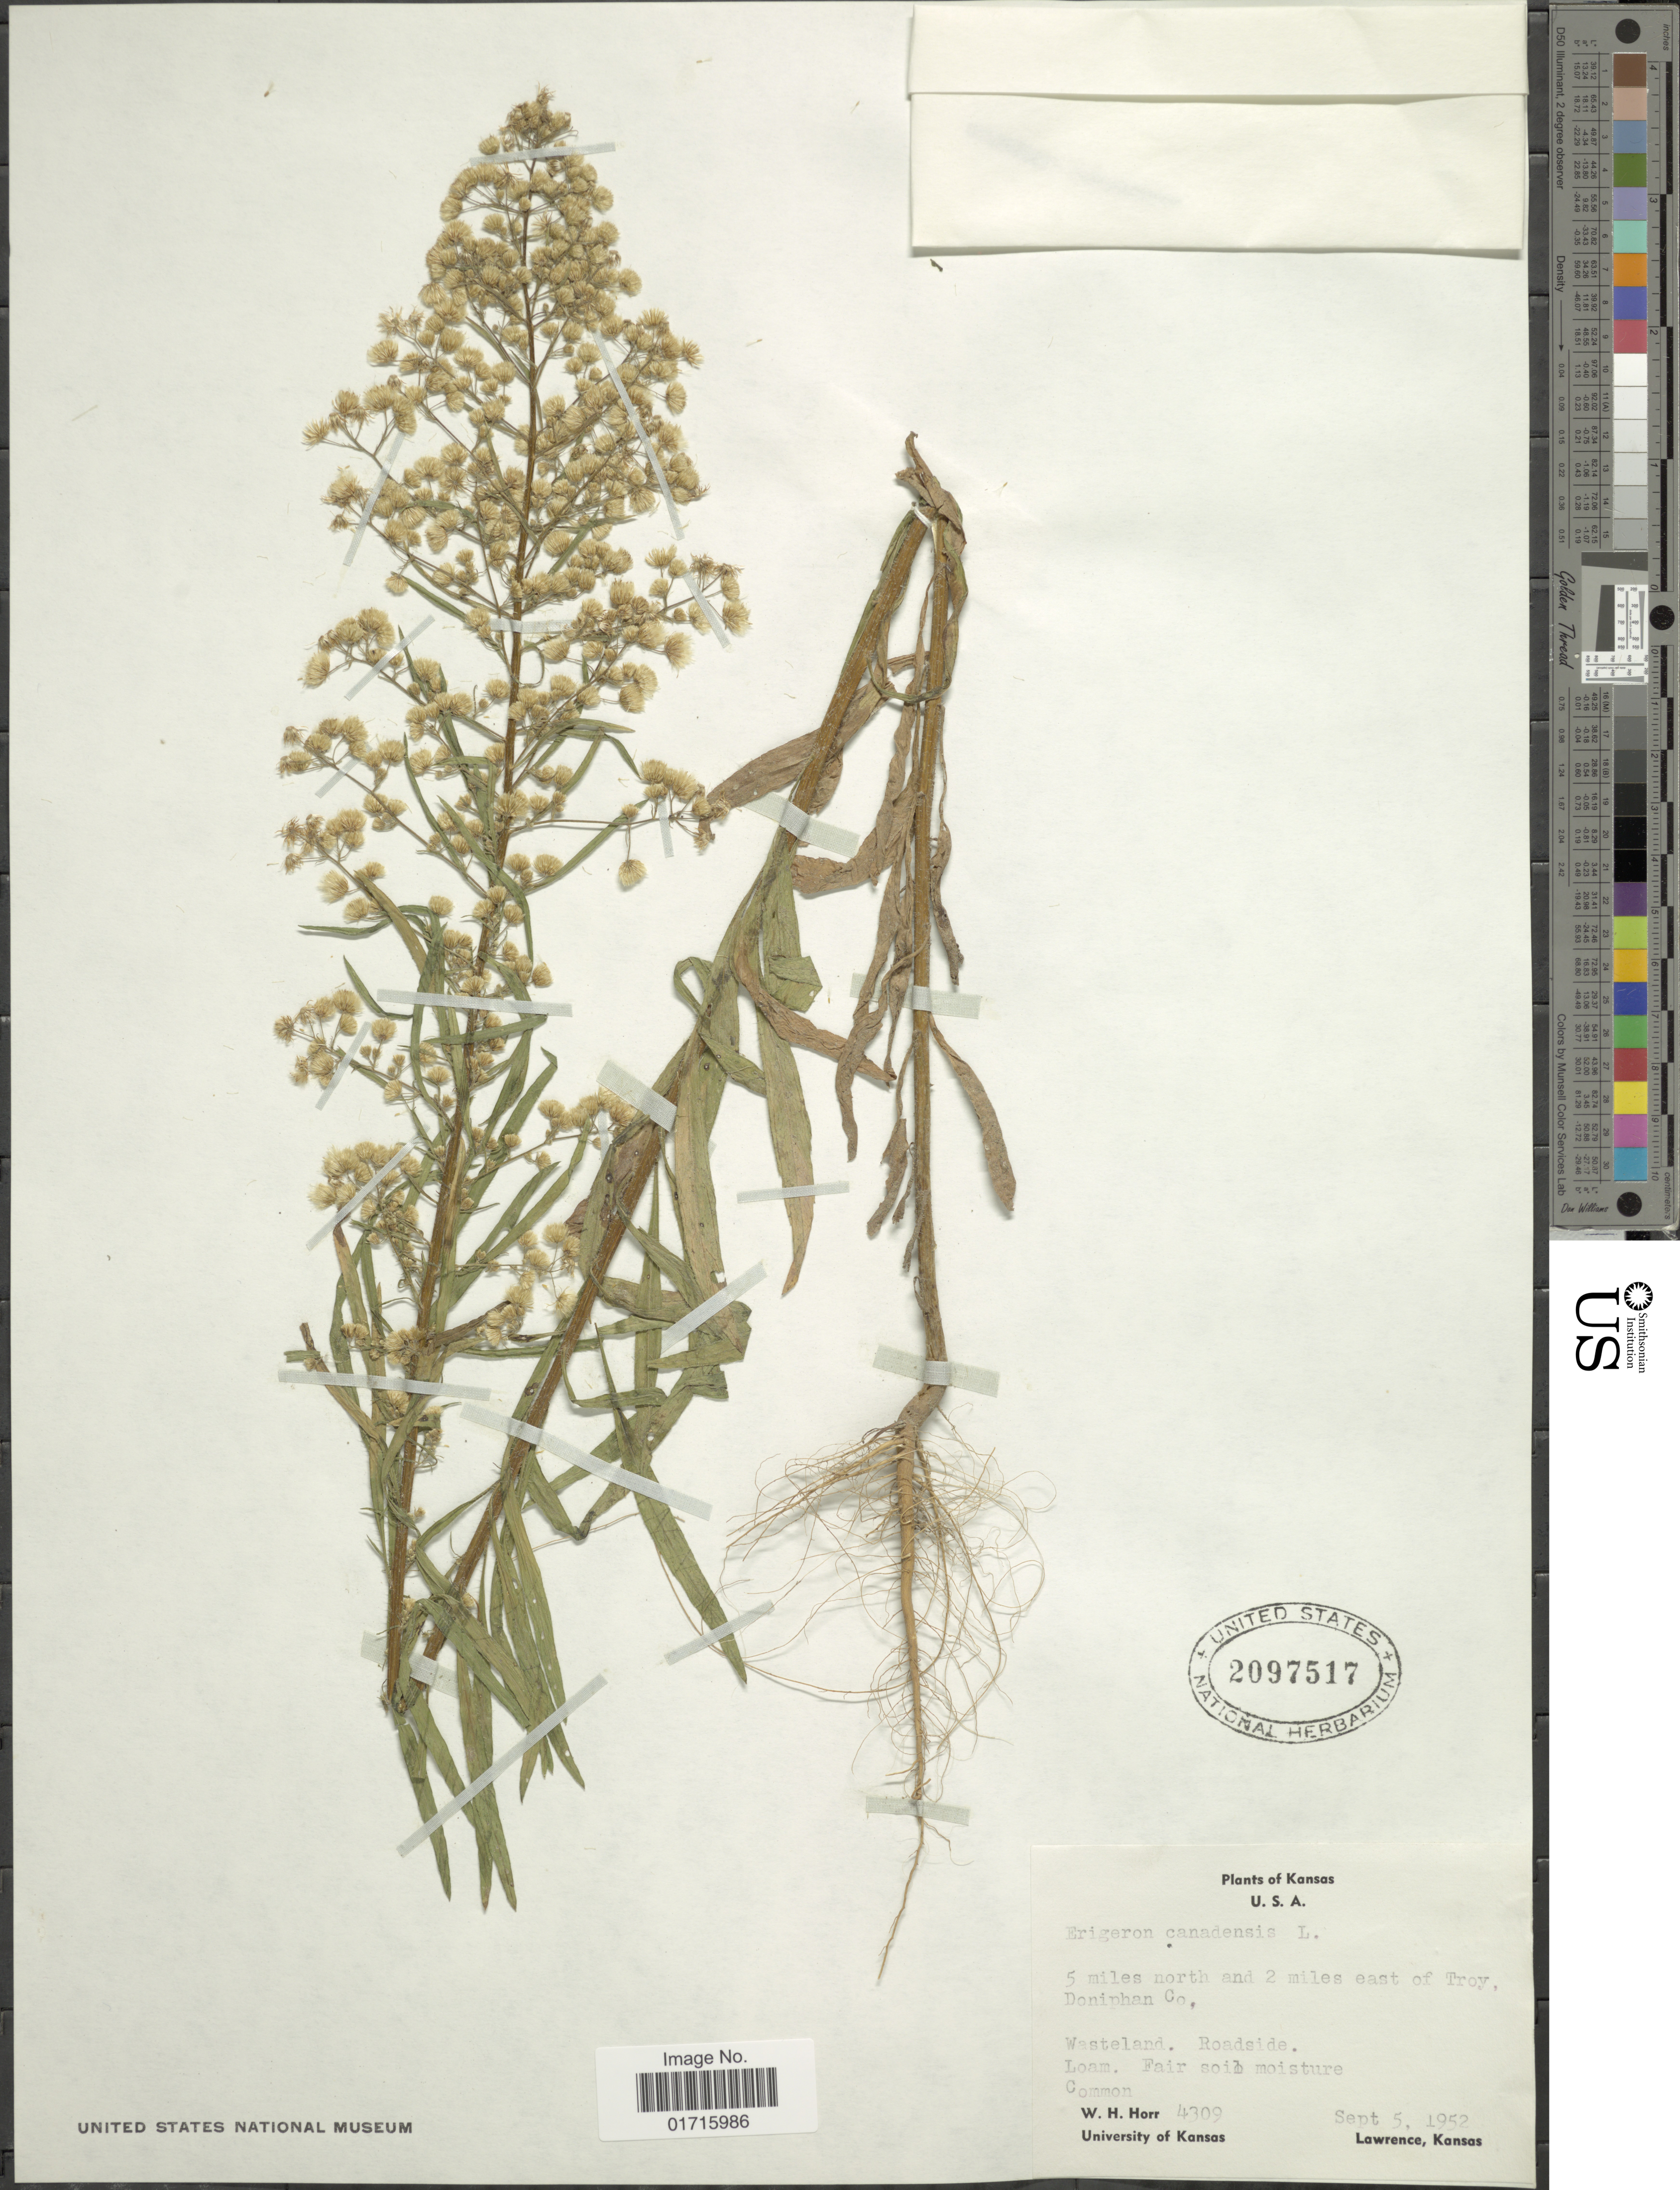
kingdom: Plantae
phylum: Tracheophyta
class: Magnoliopsida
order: Asterales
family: Asteraceae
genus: Conyza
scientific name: Conyza canadensis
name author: (L.) Cronq.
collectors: W. H. Horr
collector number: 4309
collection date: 1952-09-05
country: United States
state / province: Kansas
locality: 5 miles north and 2 miles east of Troy, Doniphan Co.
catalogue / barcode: US 2097517